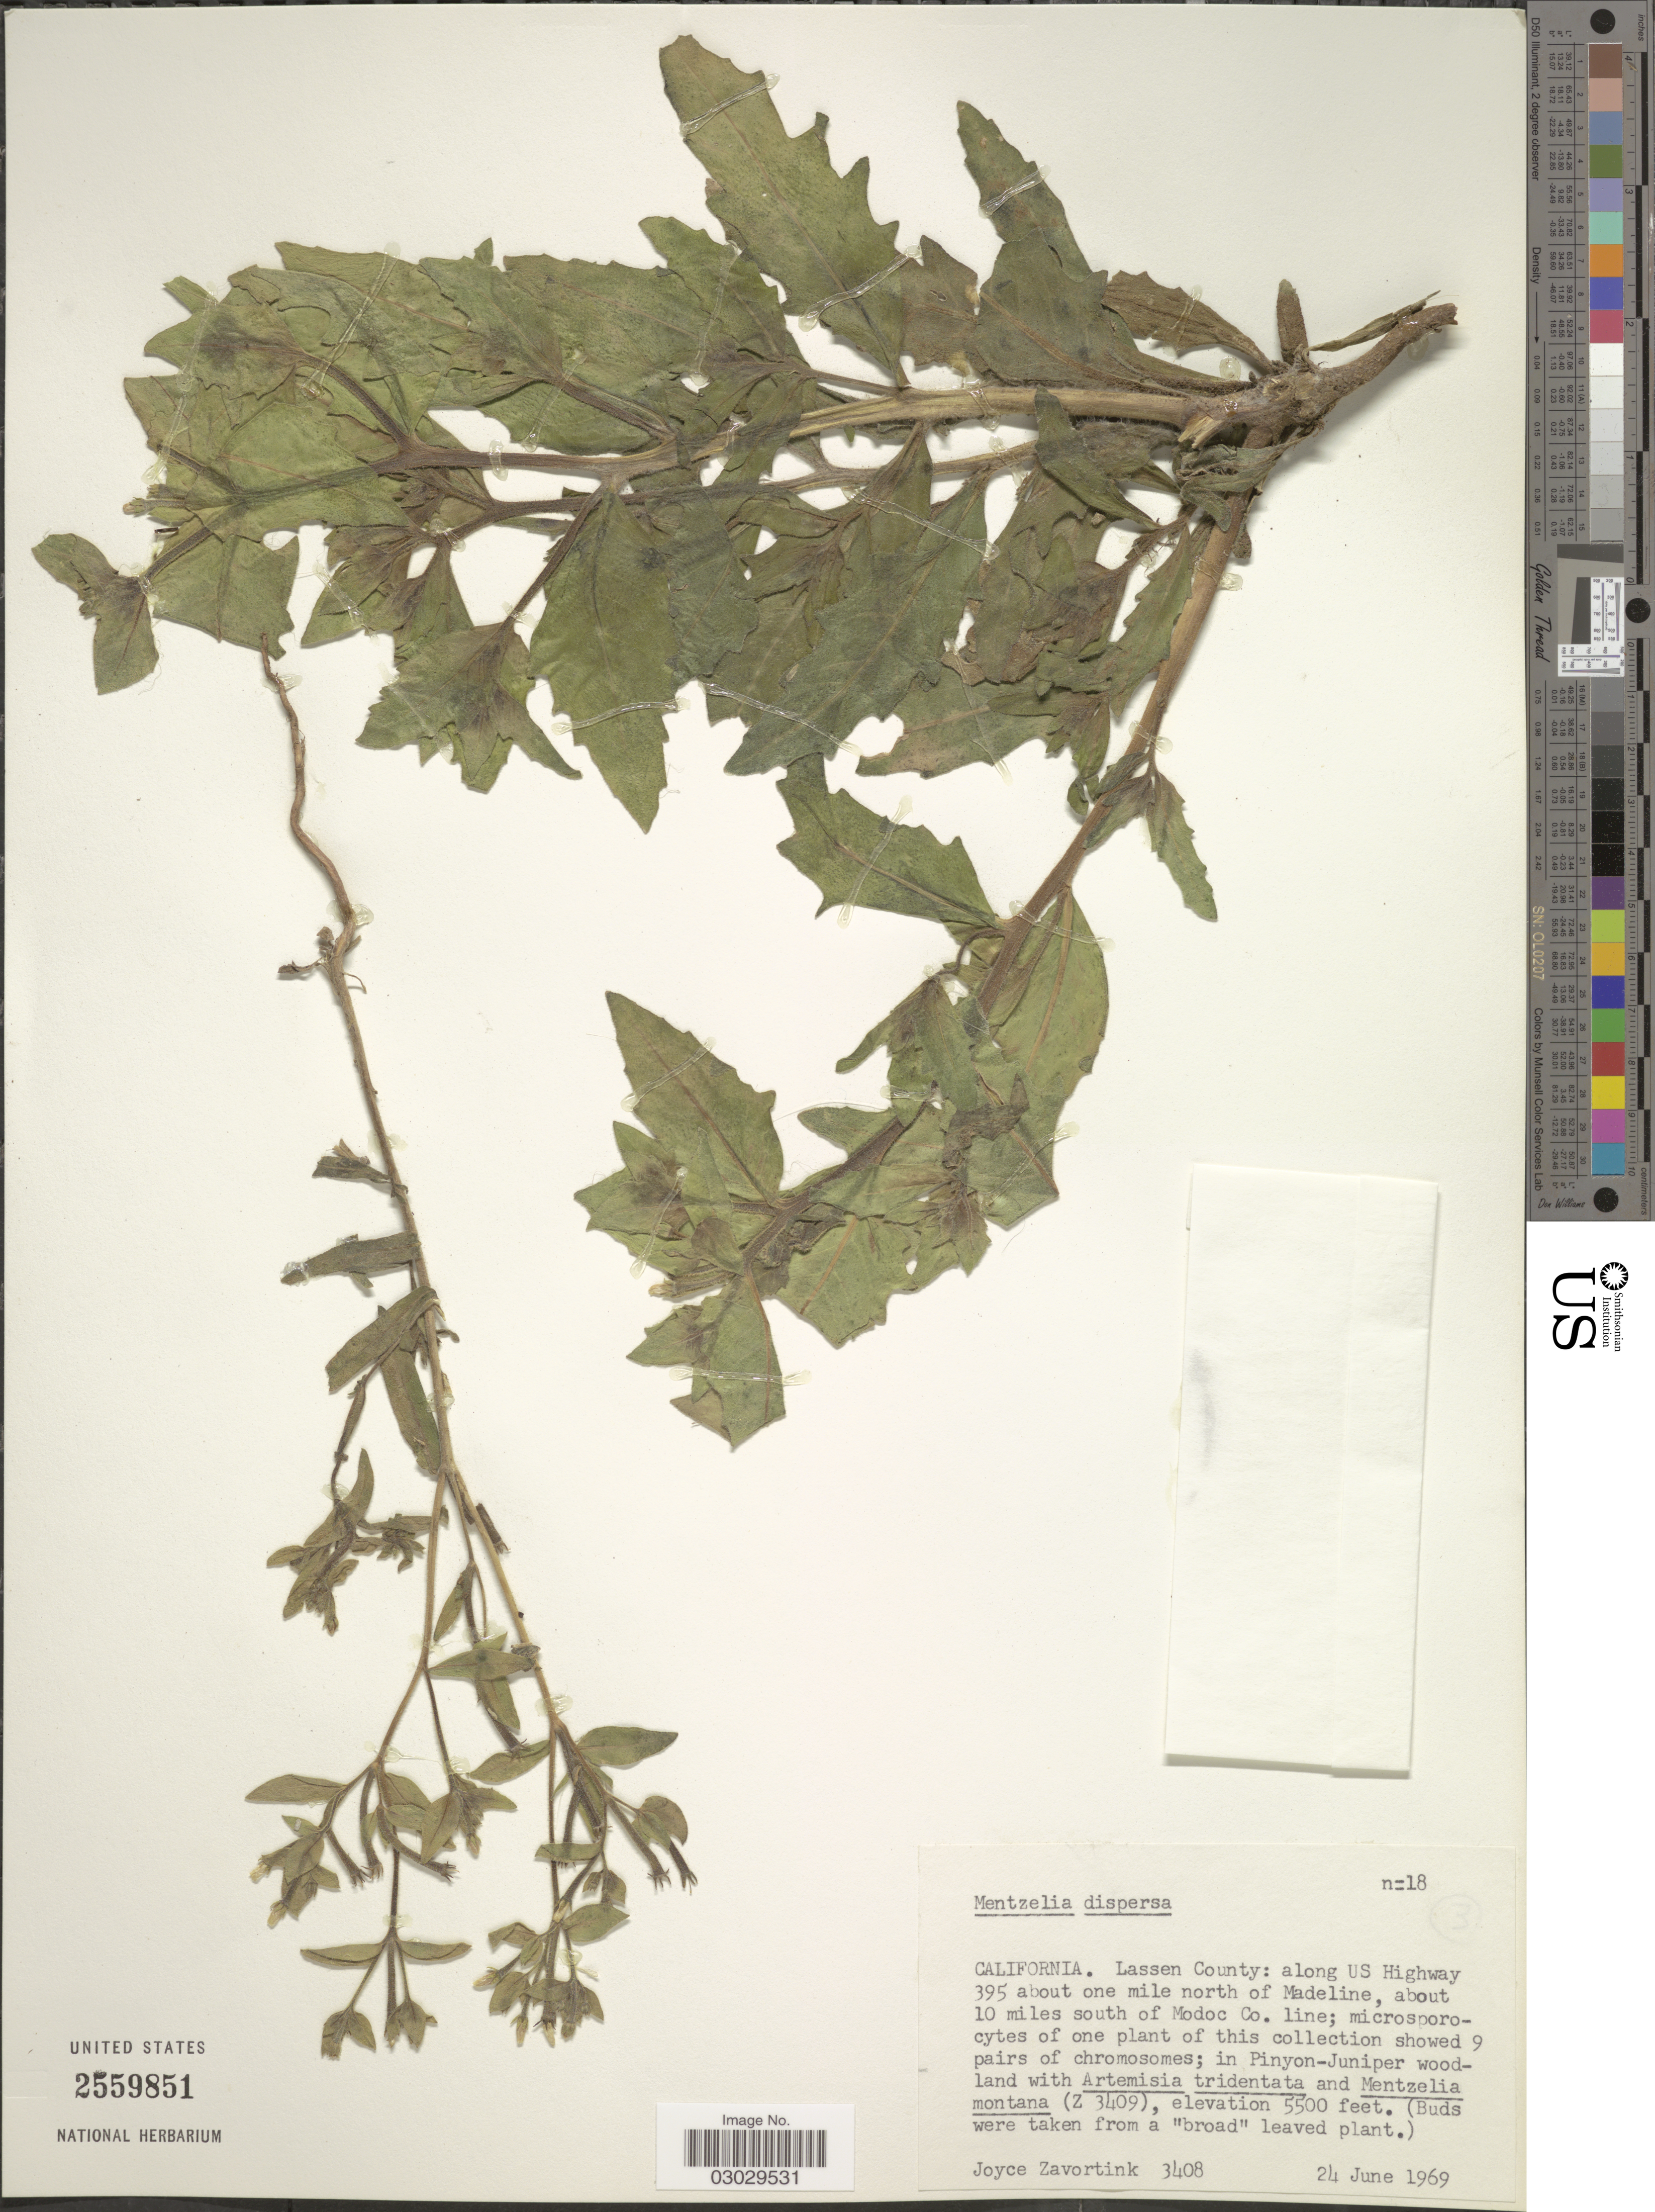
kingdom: Plantae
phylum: Tracheophyta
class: Magnoliopsida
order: Cornales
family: Loasaceae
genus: Mentzelia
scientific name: Mentzelia dispersa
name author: S. Watson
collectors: J. Zavortink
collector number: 3408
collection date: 1969-06-24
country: United States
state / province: California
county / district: Lassen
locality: Lassen County: along US Highway 395 about one mile north of Madeline, about 10 miles south of Modoc Co. line.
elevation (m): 1676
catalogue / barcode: US 2559851